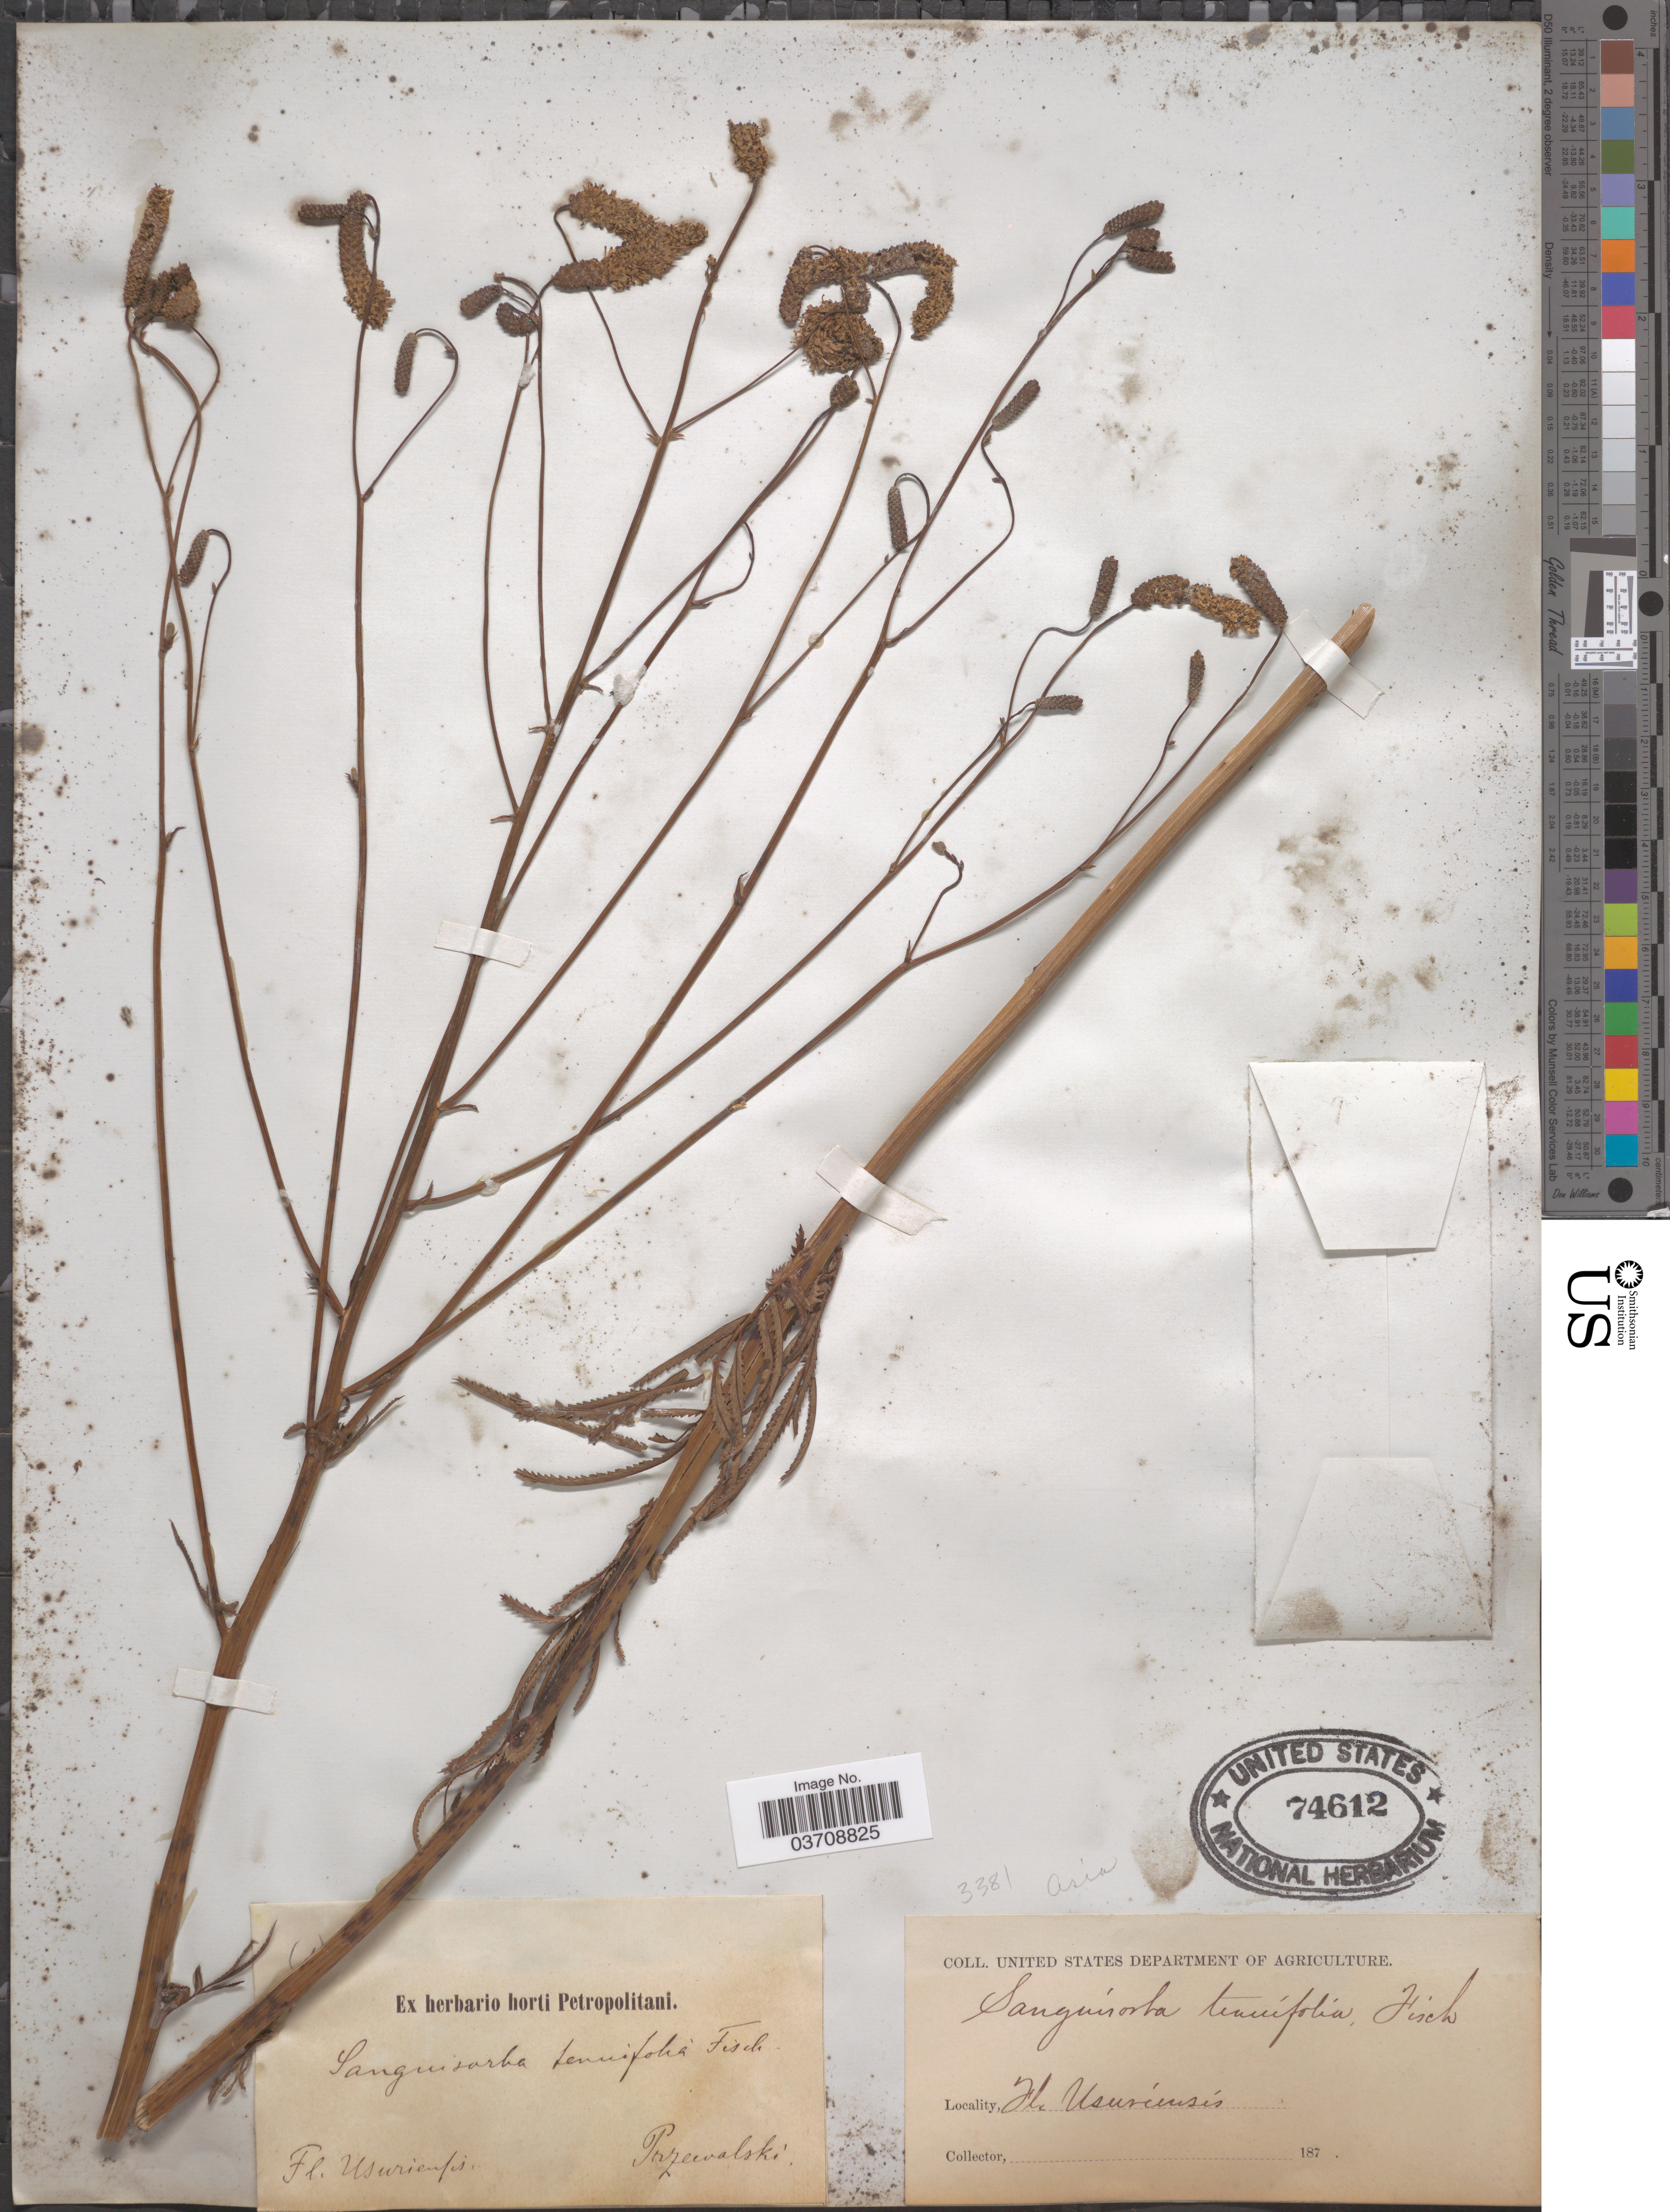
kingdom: Plantae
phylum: Tracheophyta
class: Magnoliopsida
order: Rosales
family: Rosaceae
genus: Sanguisorba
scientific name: Sanguisorba tenuifolia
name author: Fisch. ex Link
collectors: Przewalski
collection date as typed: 187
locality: Usuriensis.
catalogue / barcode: US 74612